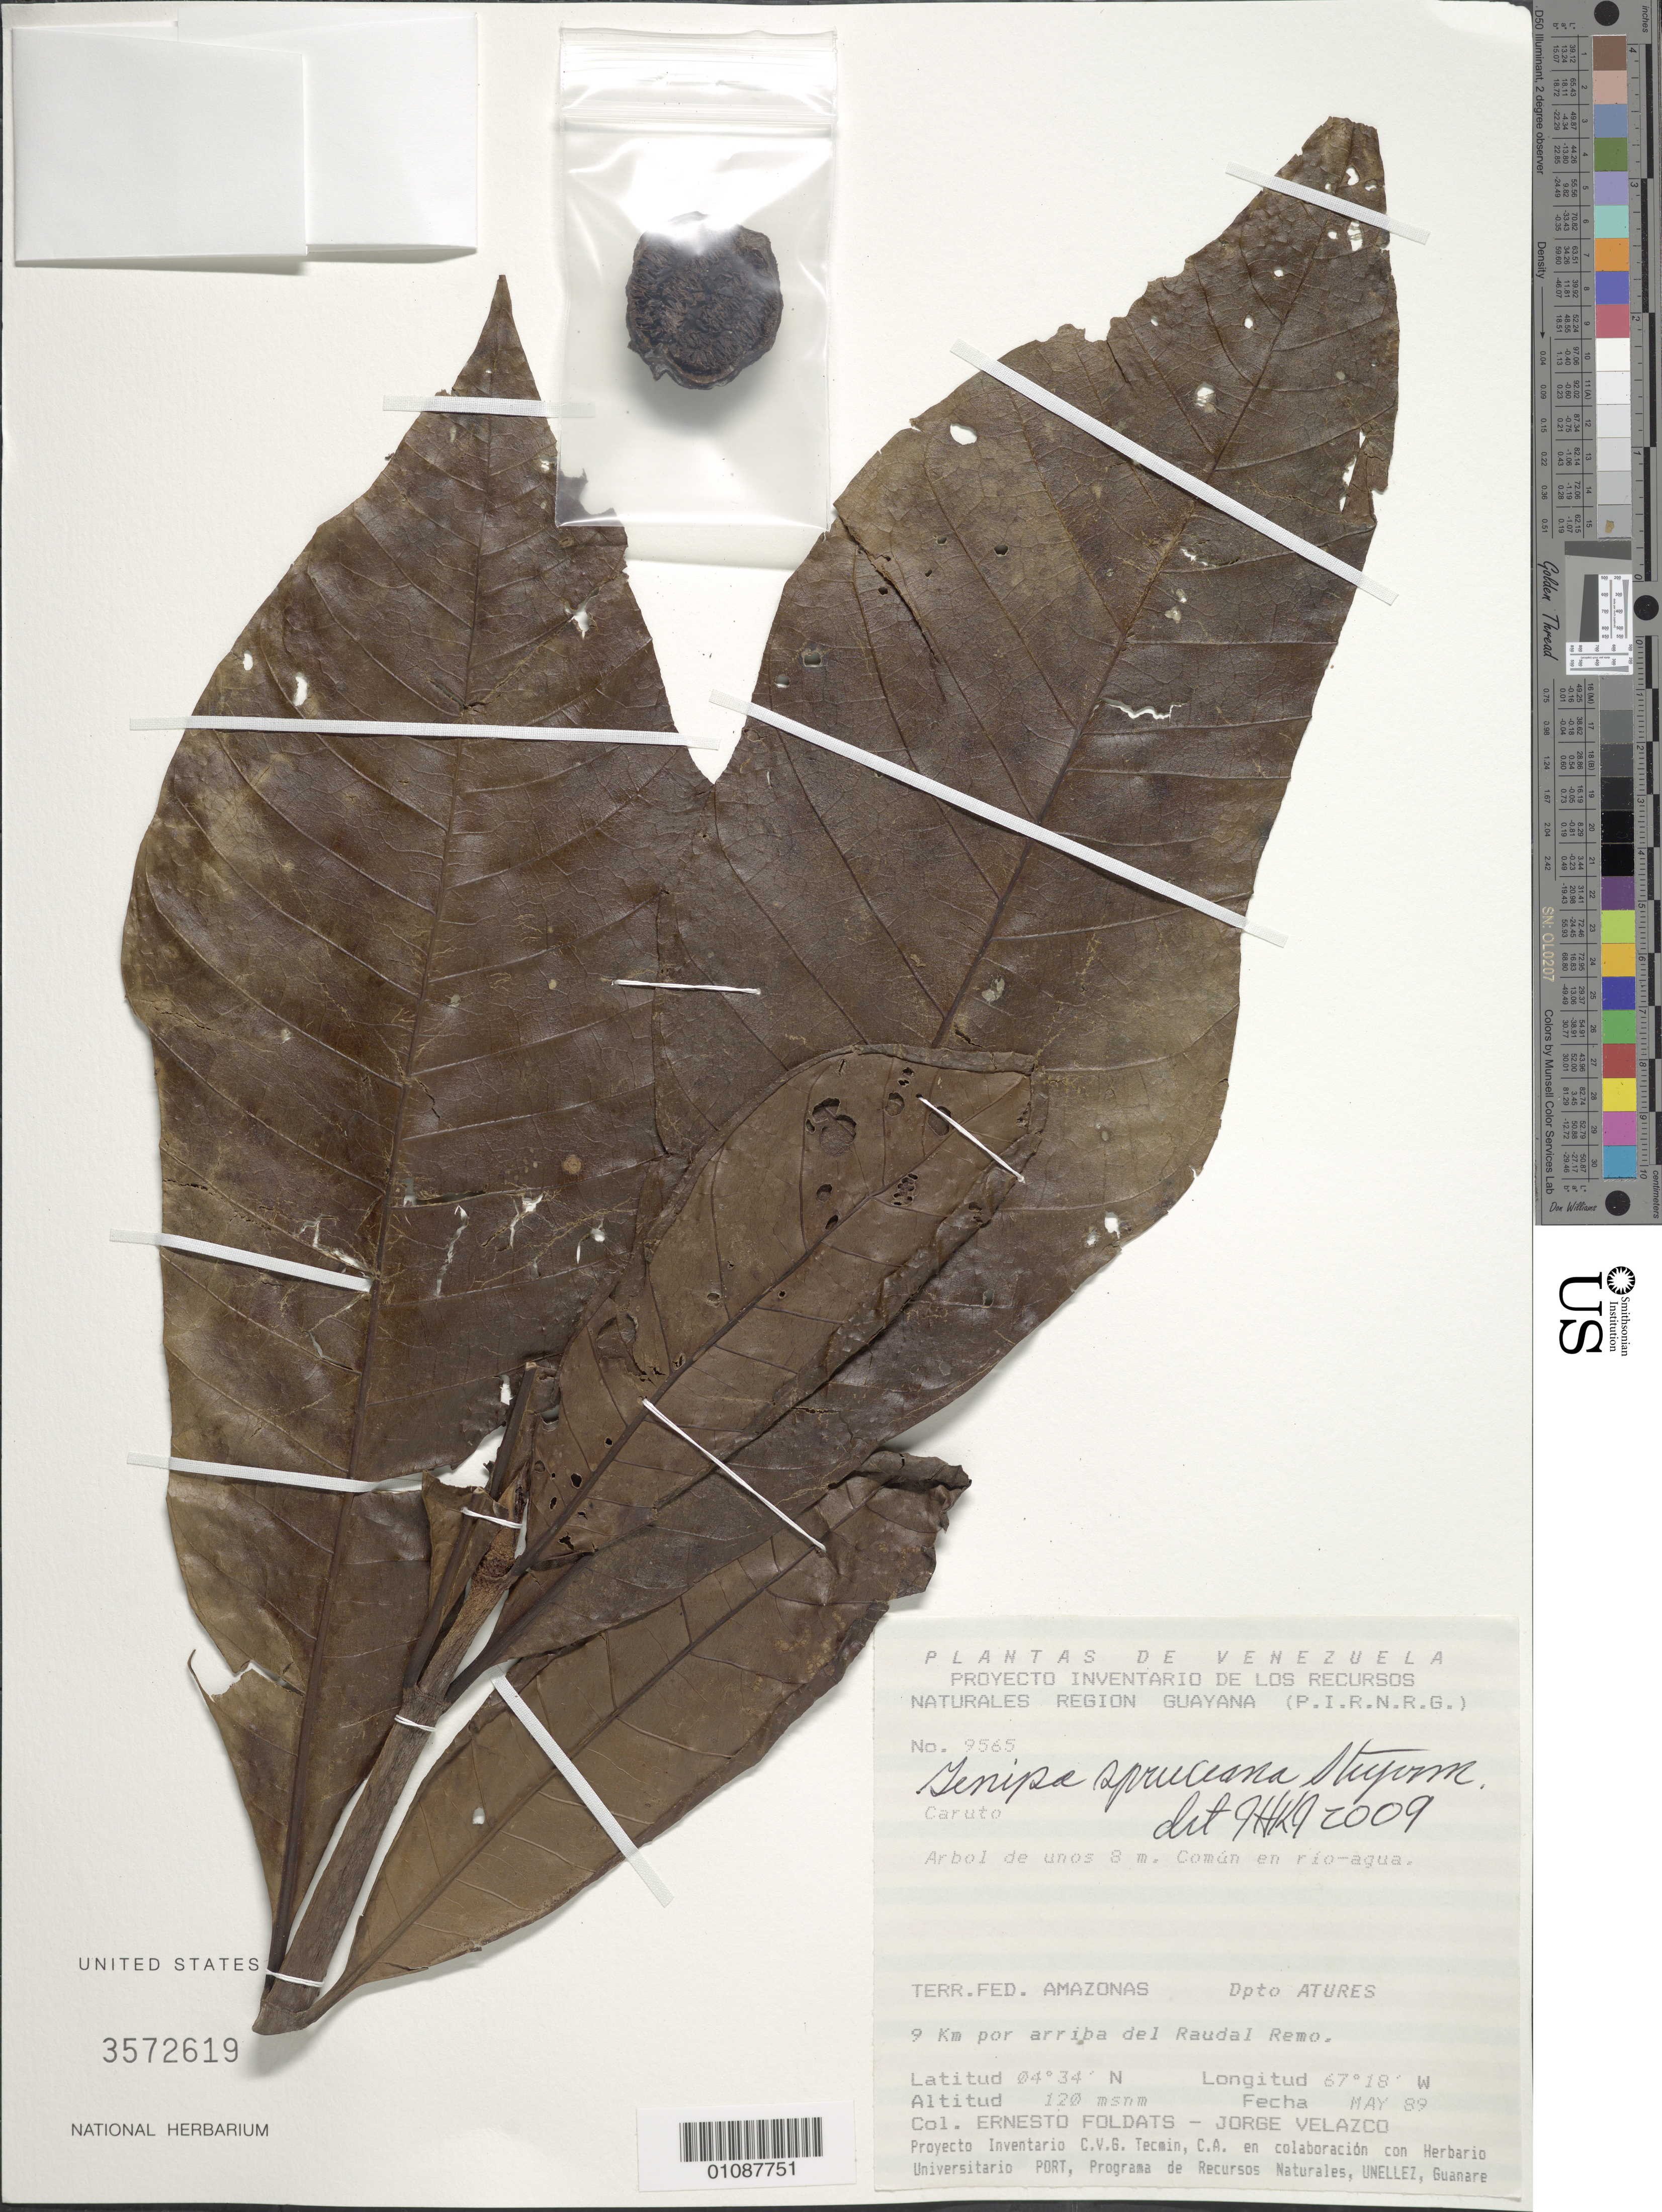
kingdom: Plantae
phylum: Tracheophyta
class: Magnoliopsida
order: Gentianales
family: Rubiaceae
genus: Genipa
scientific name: Genipa spruceana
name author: Steyerm.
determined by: Kirkbride, J. H.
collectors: E. Foldats & J. Velazco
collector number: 9565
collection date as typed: May-89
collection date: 1989-05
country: Venezuela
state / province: Amazonas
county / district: Atures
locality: Raudal Remo, 9 km por arriba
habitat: Río-agua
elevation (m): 120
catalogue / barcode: US 3572619